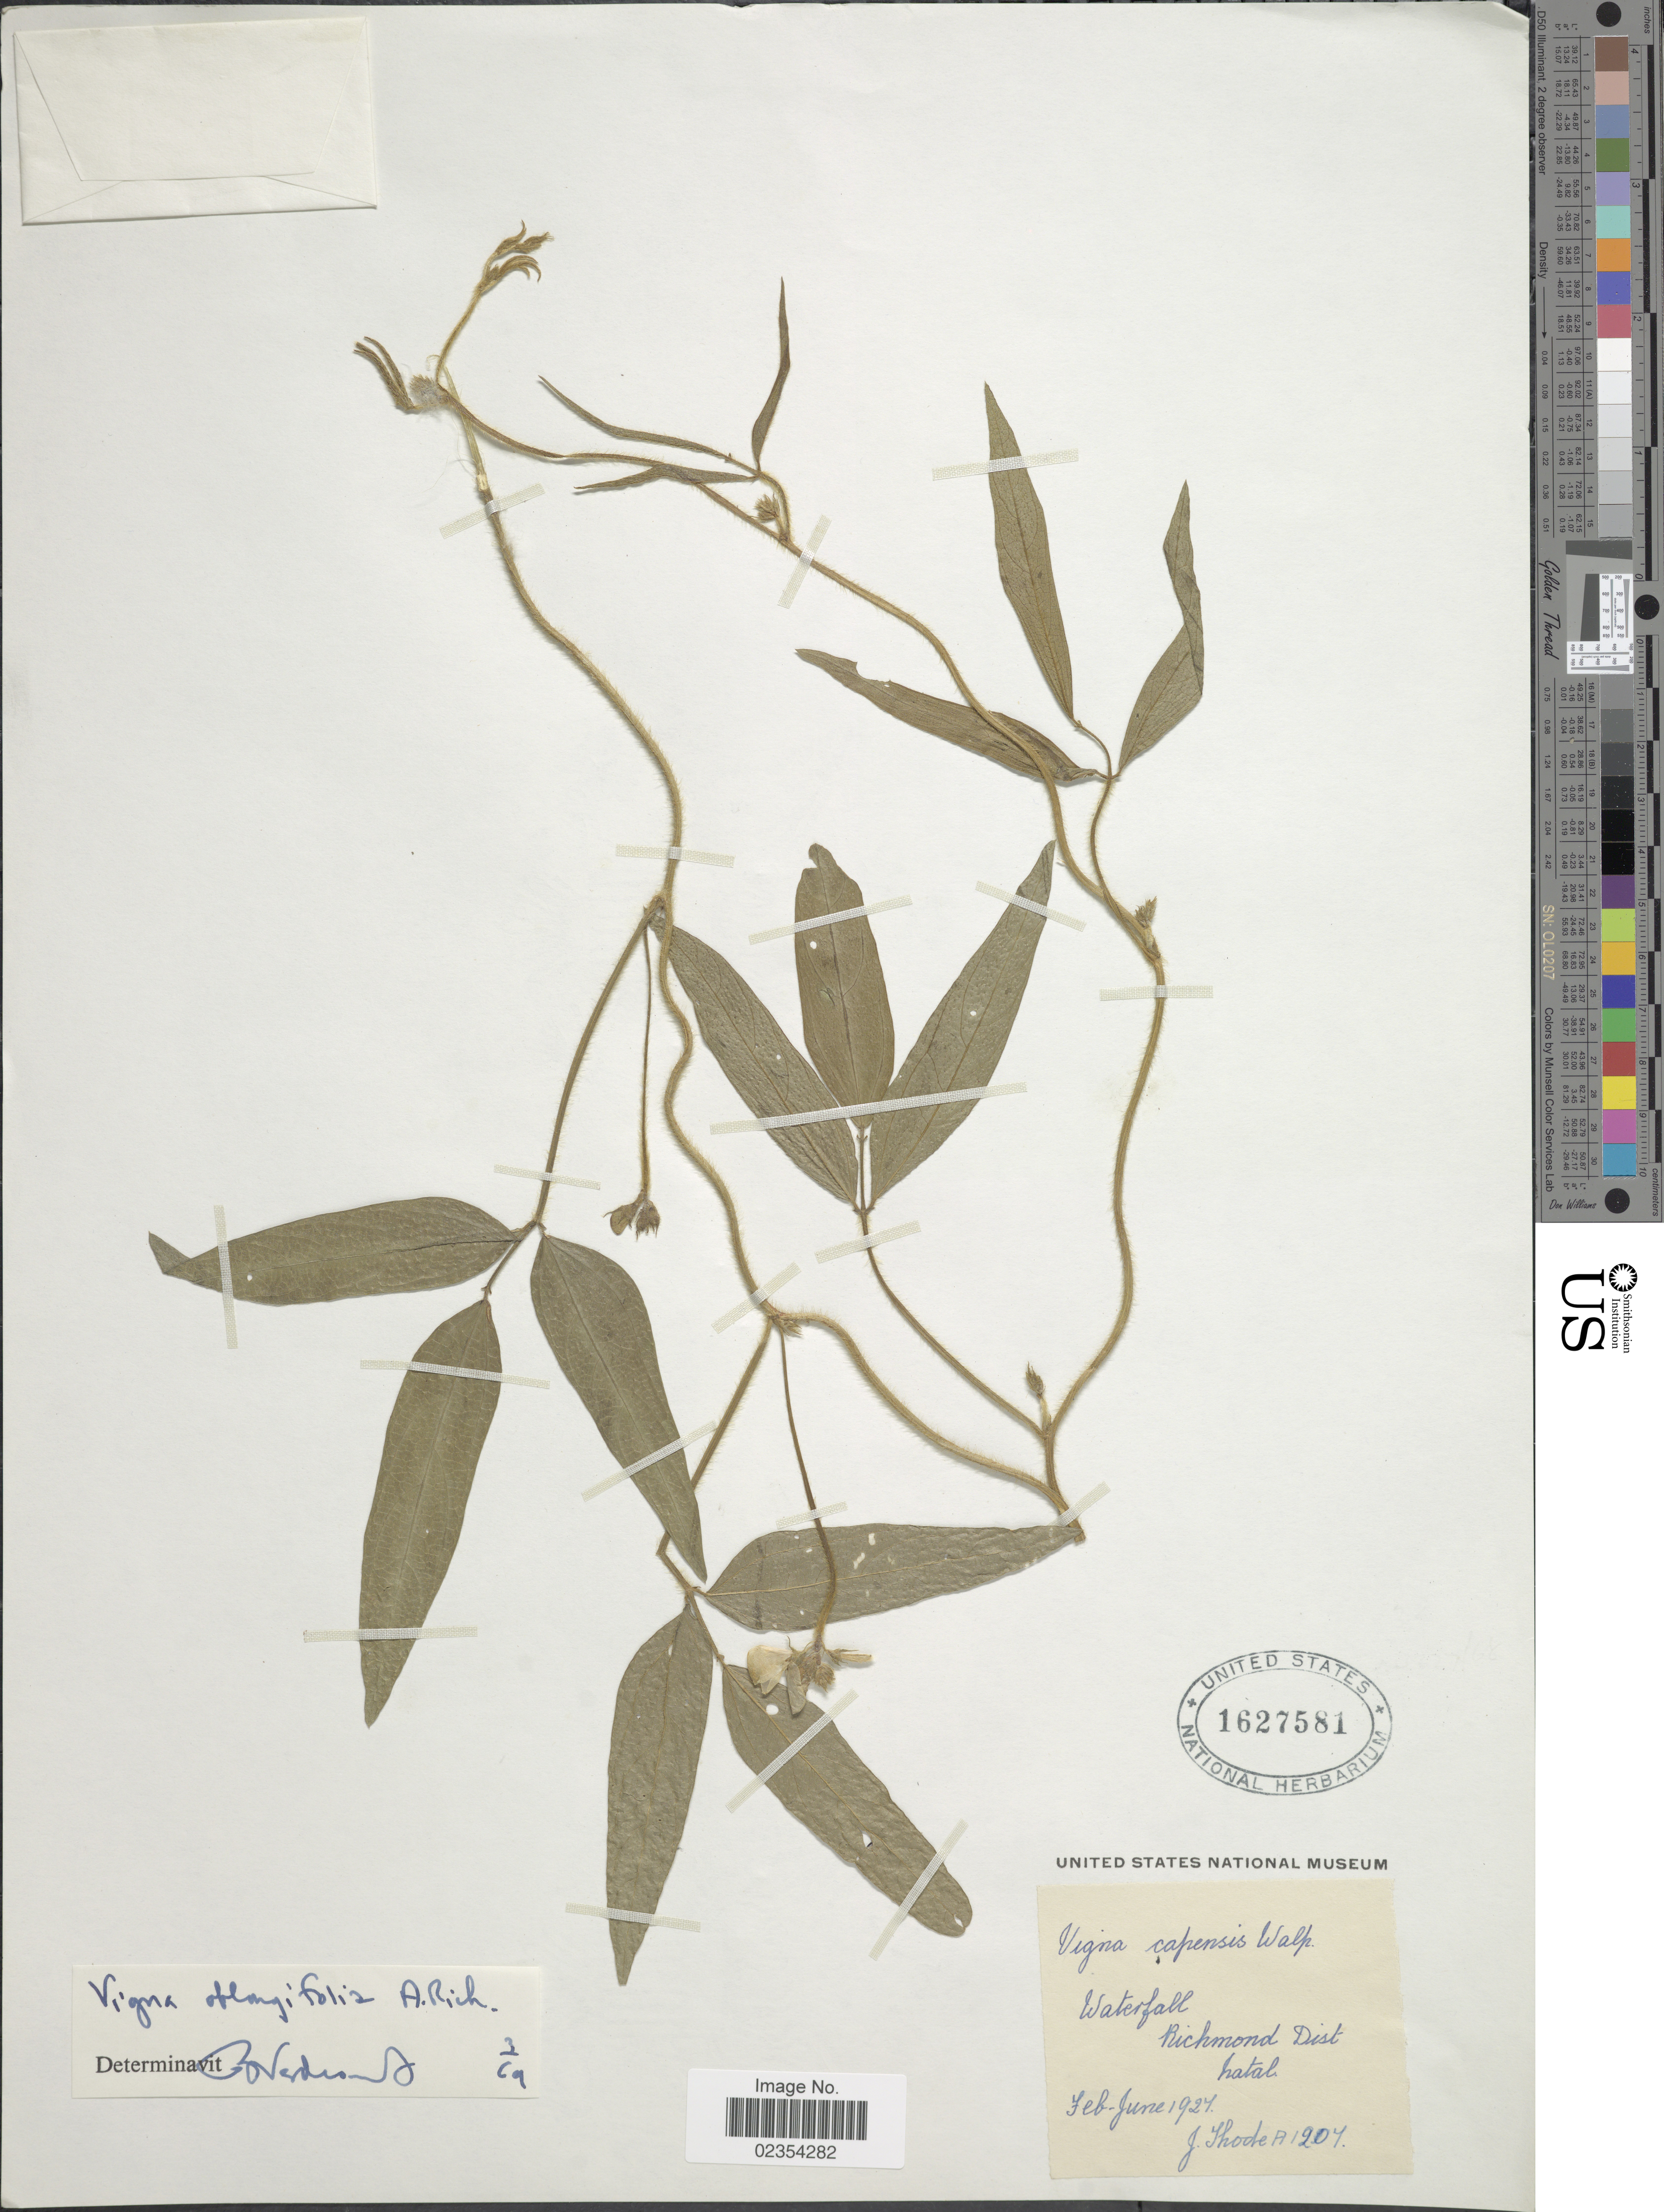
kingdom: Plantae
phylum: Tracheophyta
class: Magnoliopsida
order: Fabales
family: Fabaceae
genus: Vigna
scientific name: Vigna oblongifolia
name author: A. Rich.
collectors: J. Thode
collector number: A1207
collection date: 1927-02/1927-06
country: South Africa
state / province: KwaZulu-Natal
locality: Waterfall, Richmond Dist, Natal.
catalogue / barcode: US 1627581